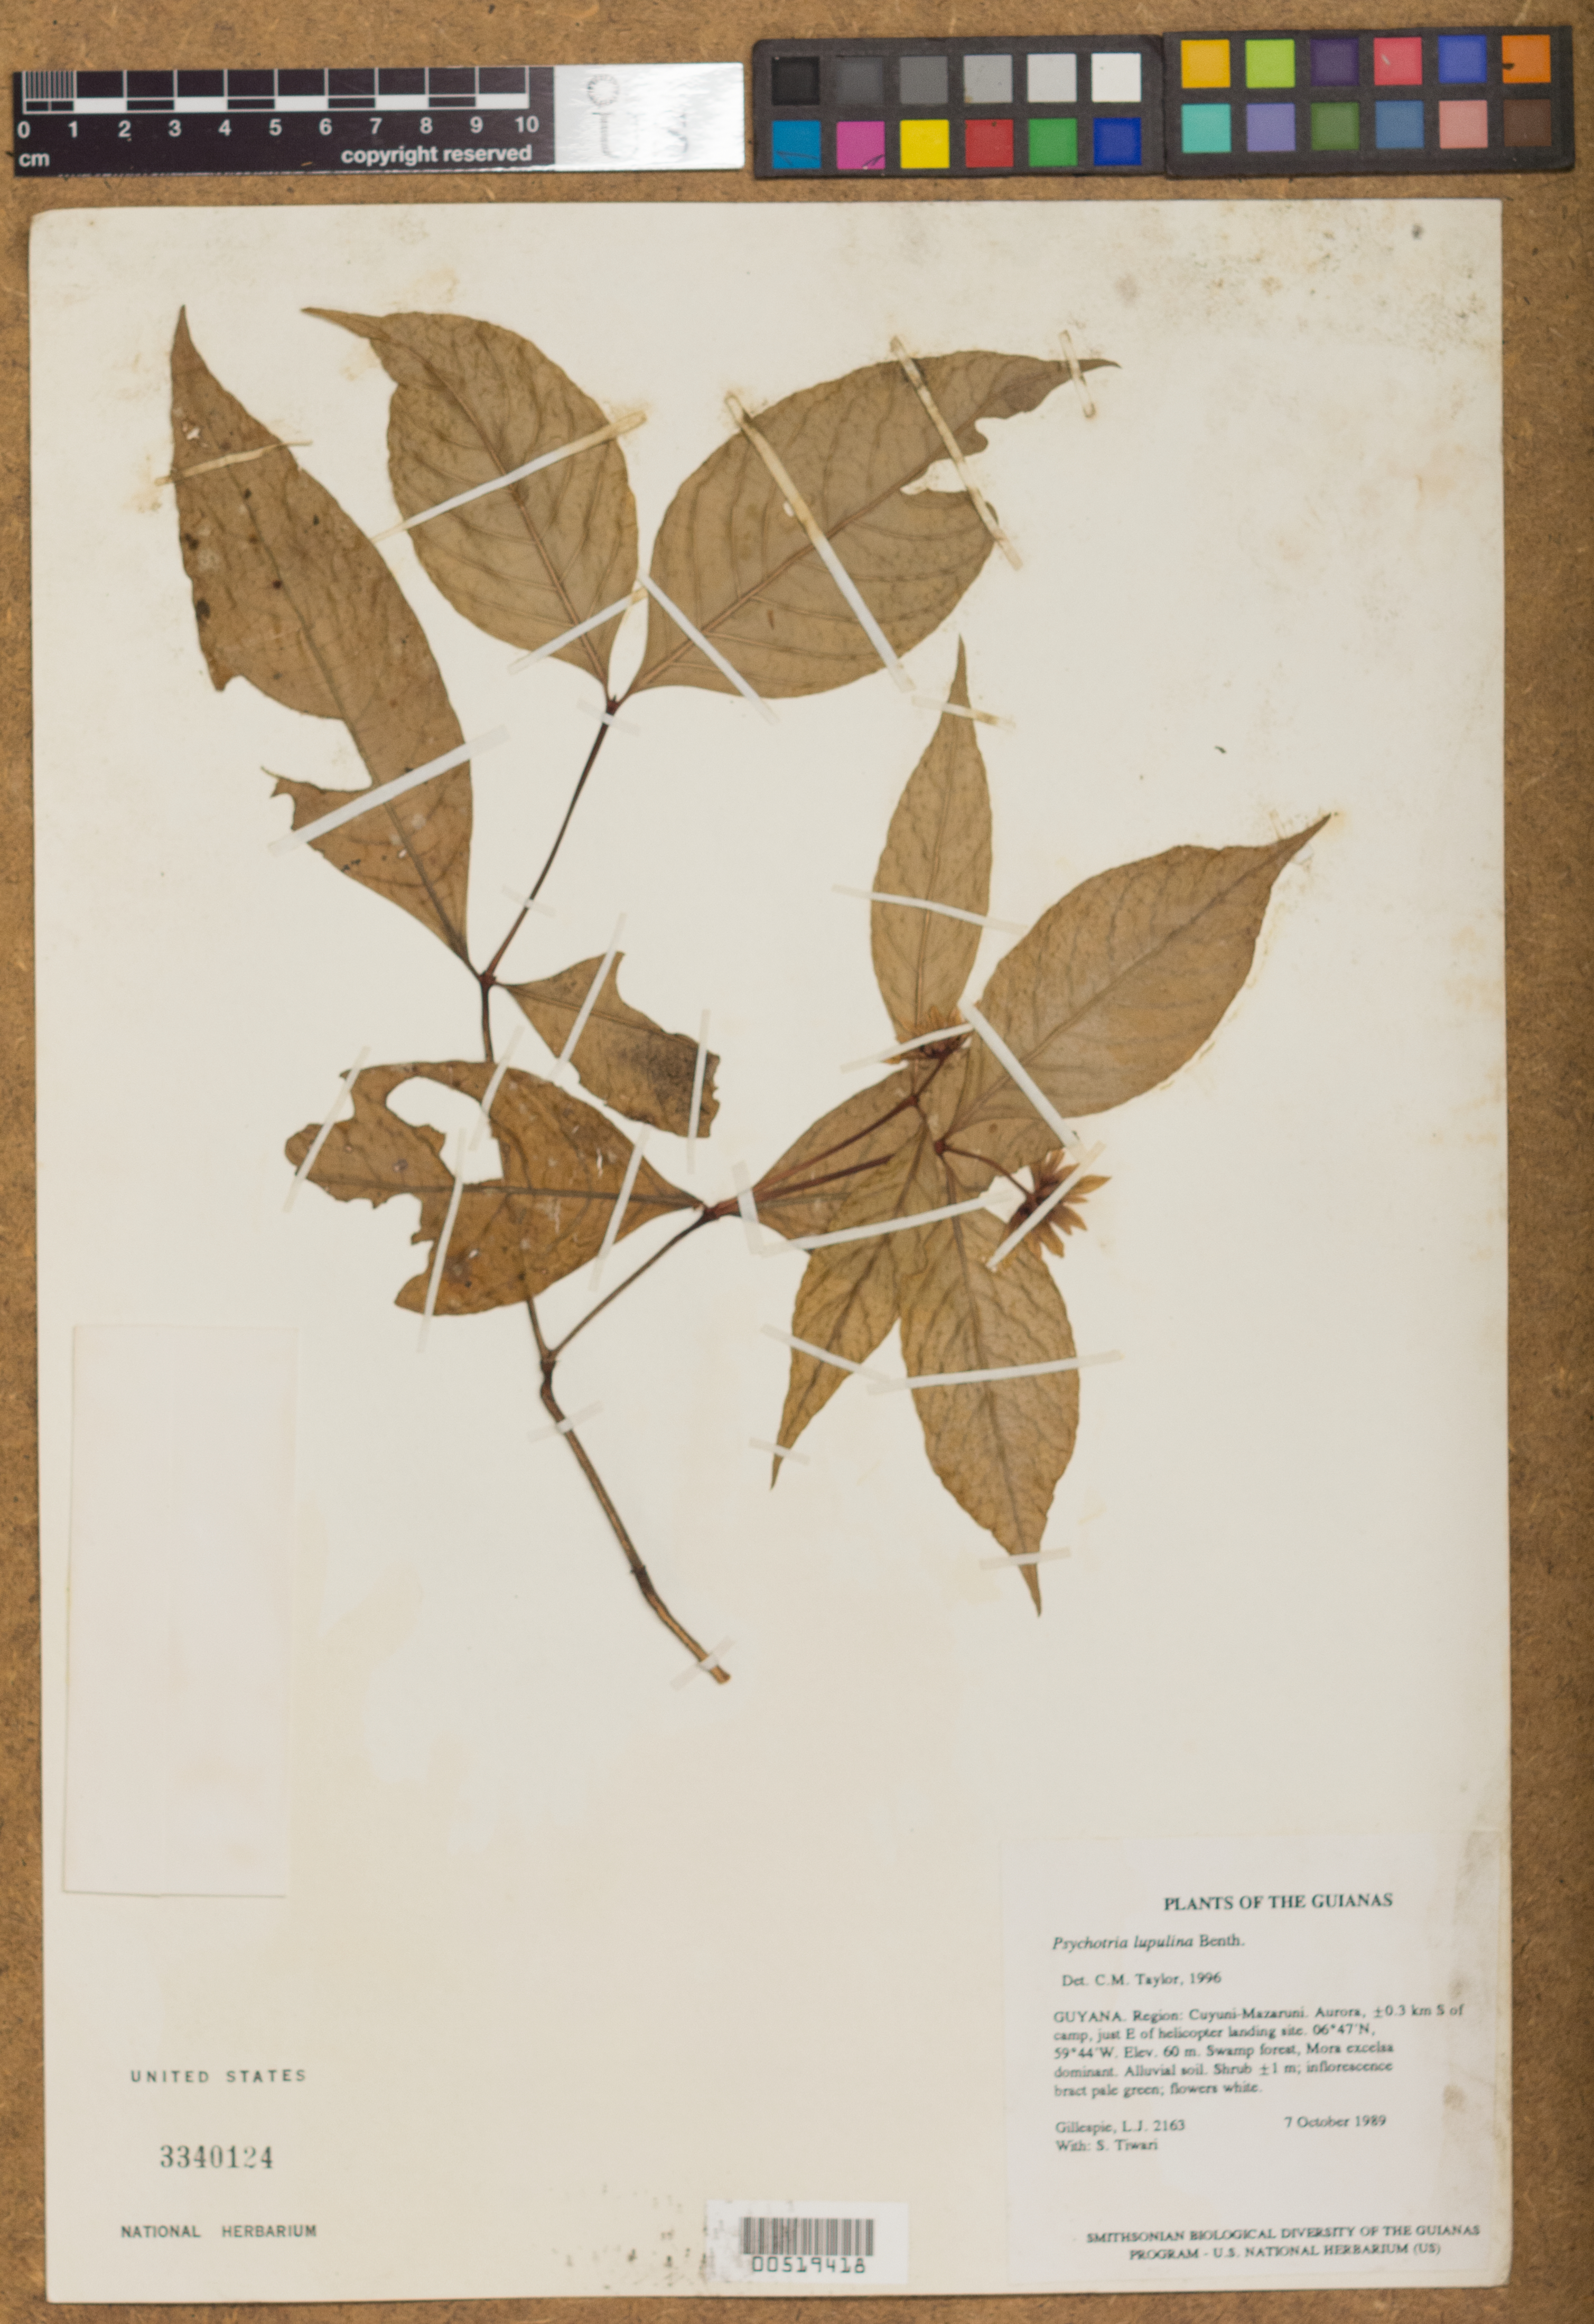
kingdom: Plantae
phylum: Tracheophyta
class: Magnoliopsida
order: Gentianales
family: Rubiaceae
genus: Psychotria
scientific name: Psychotria lupulina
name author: Benth.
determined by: Taylor, Charlotte M.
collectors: L. J. Gillespie & S. Tiwari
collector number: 2163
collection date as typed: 7 October 1989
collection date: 1989-10-07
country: Guyana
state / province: Cuyuni-Mazaruni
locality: Aurora, ±0.3 km S of camp, just E of helicopter landing site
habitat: Swamp forest, Mora excelsa dominant. Alluvial soil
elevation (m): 60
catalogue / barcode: US 3340124